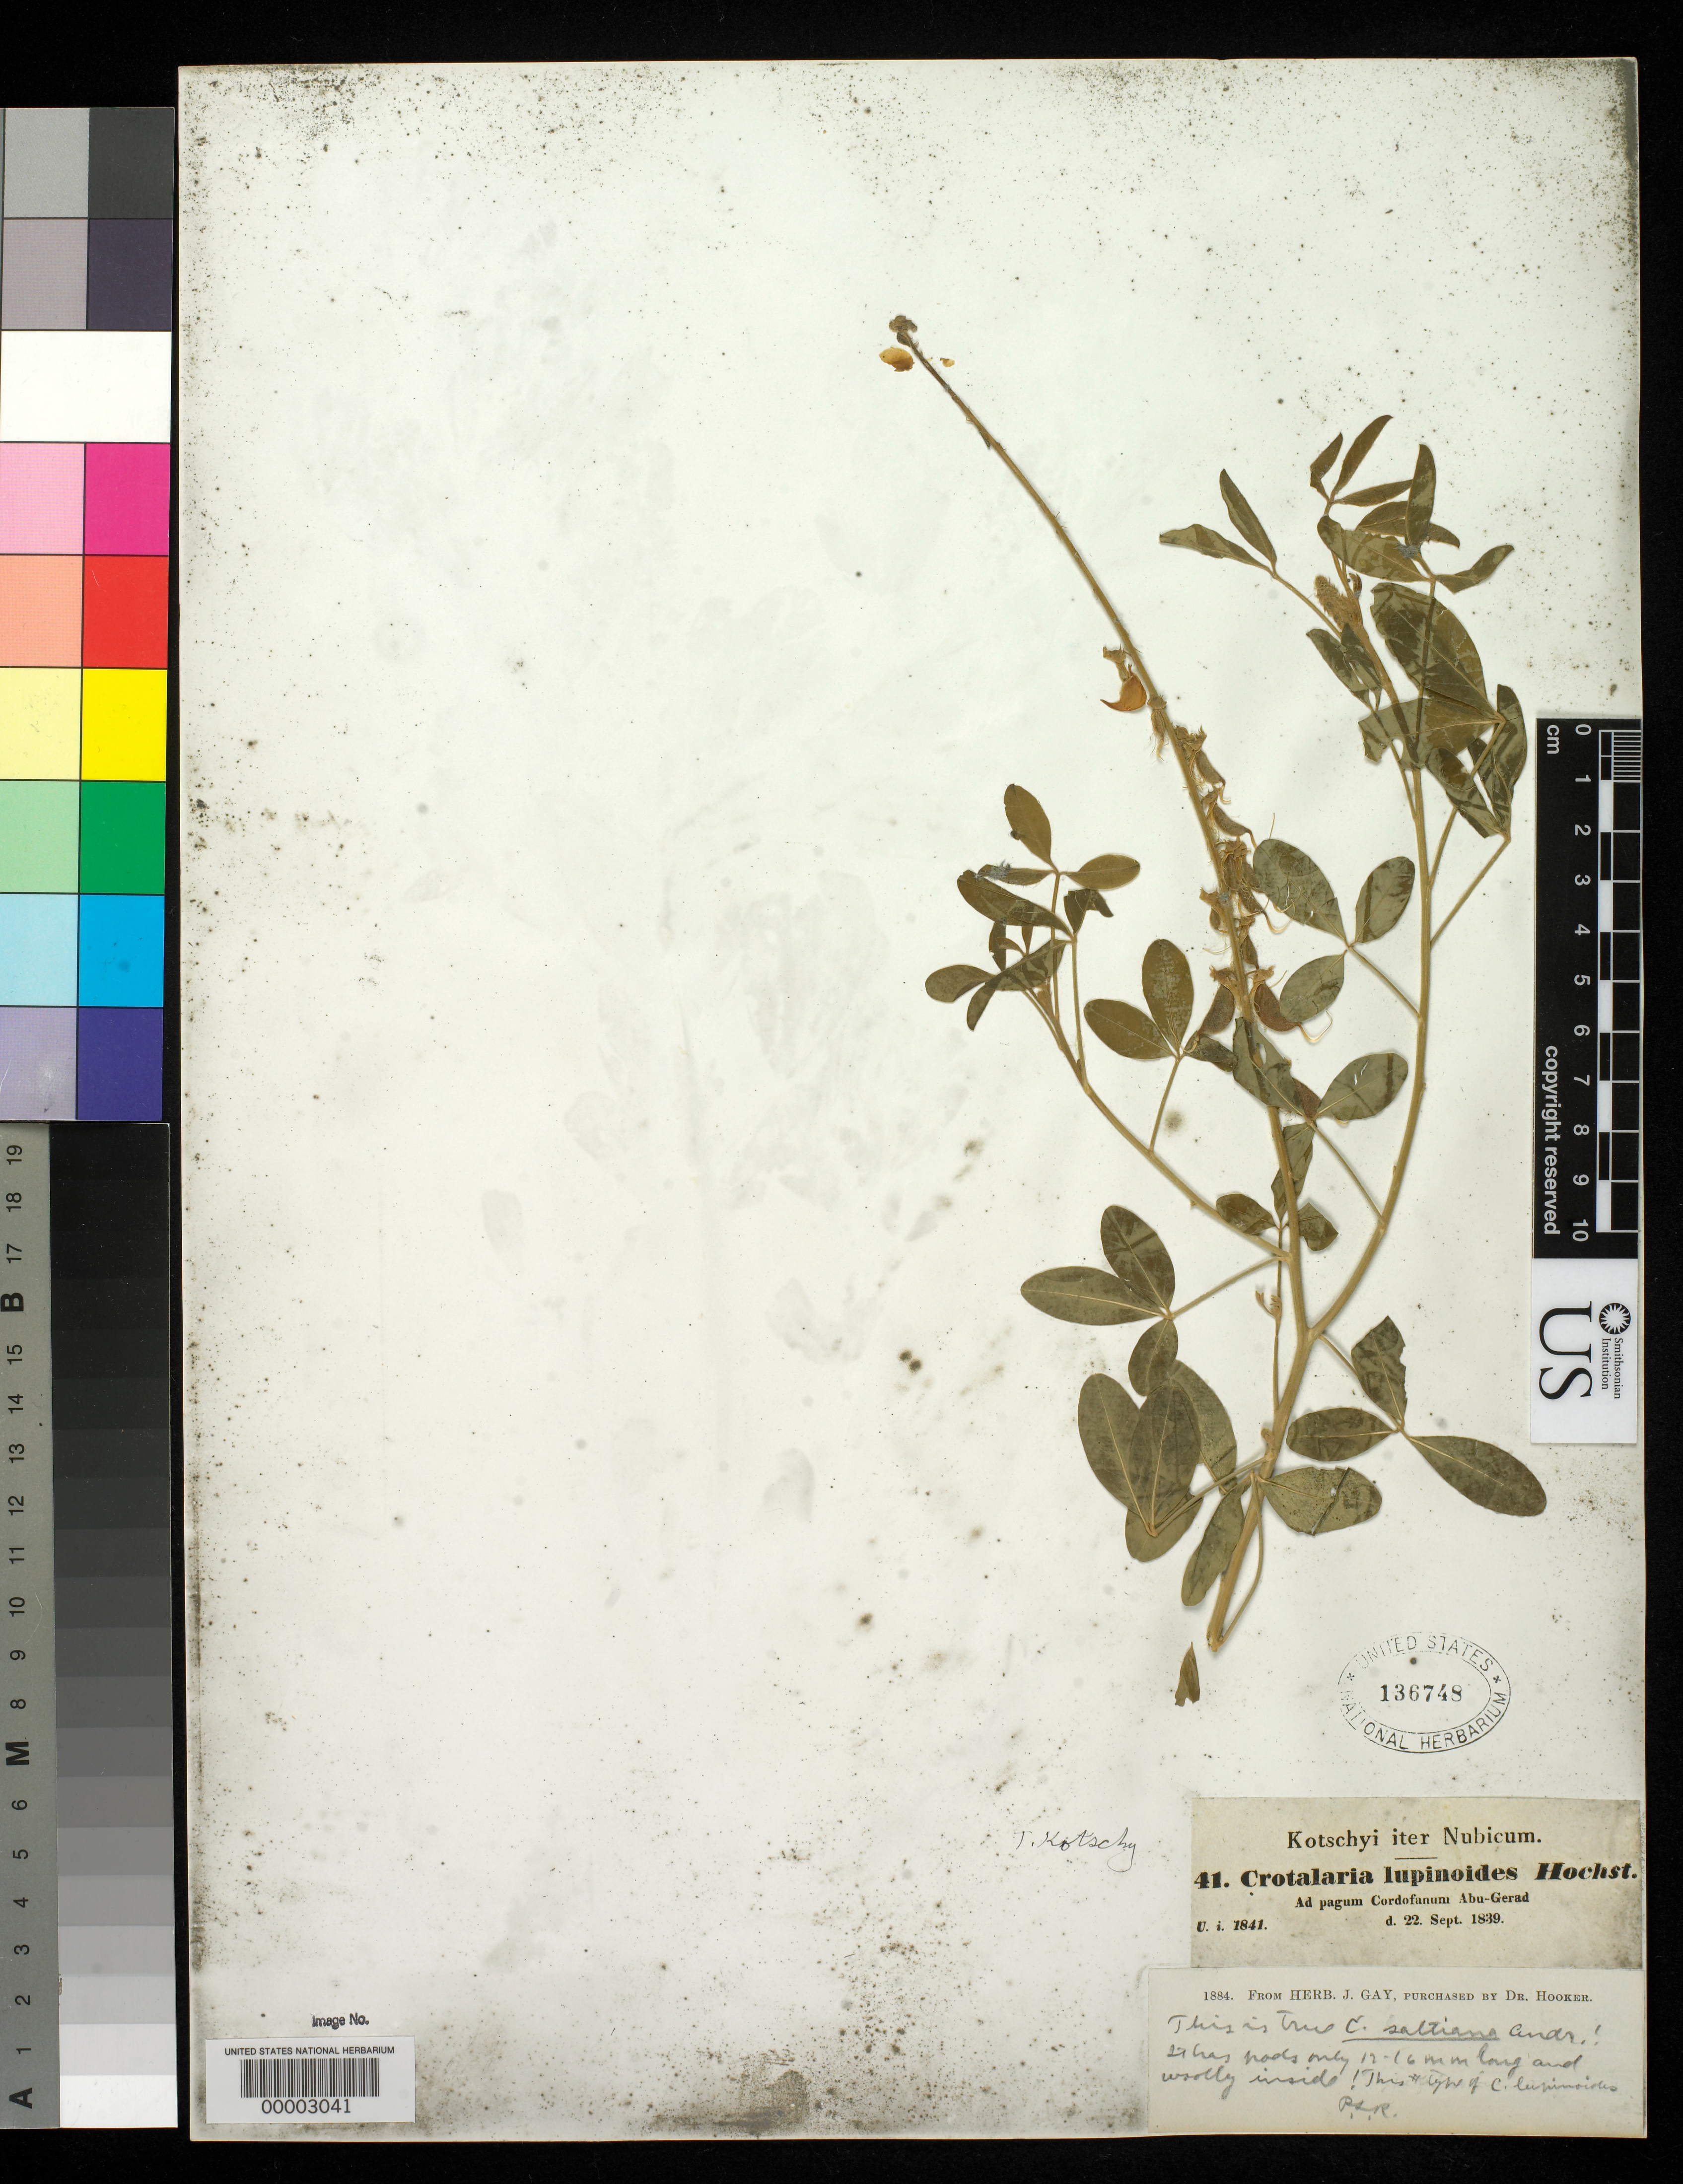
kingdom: Plantae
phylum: Tracheophyta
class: Magnoliopsida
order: Fabales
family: Fabaceae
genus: Crotalaria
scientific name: Crotalaria lupinoides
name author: Hochst. ex Benth.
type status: Type Collection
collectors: K. G. Kotschy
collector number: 41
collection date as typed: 22 Sep 1839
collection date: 1839-09-22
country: Sudan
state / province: Ġharb Kurdufān / Janūb Kurdufān / Shamāl Kurdufān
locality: Near Abu Gerad.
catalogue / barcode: US 136748